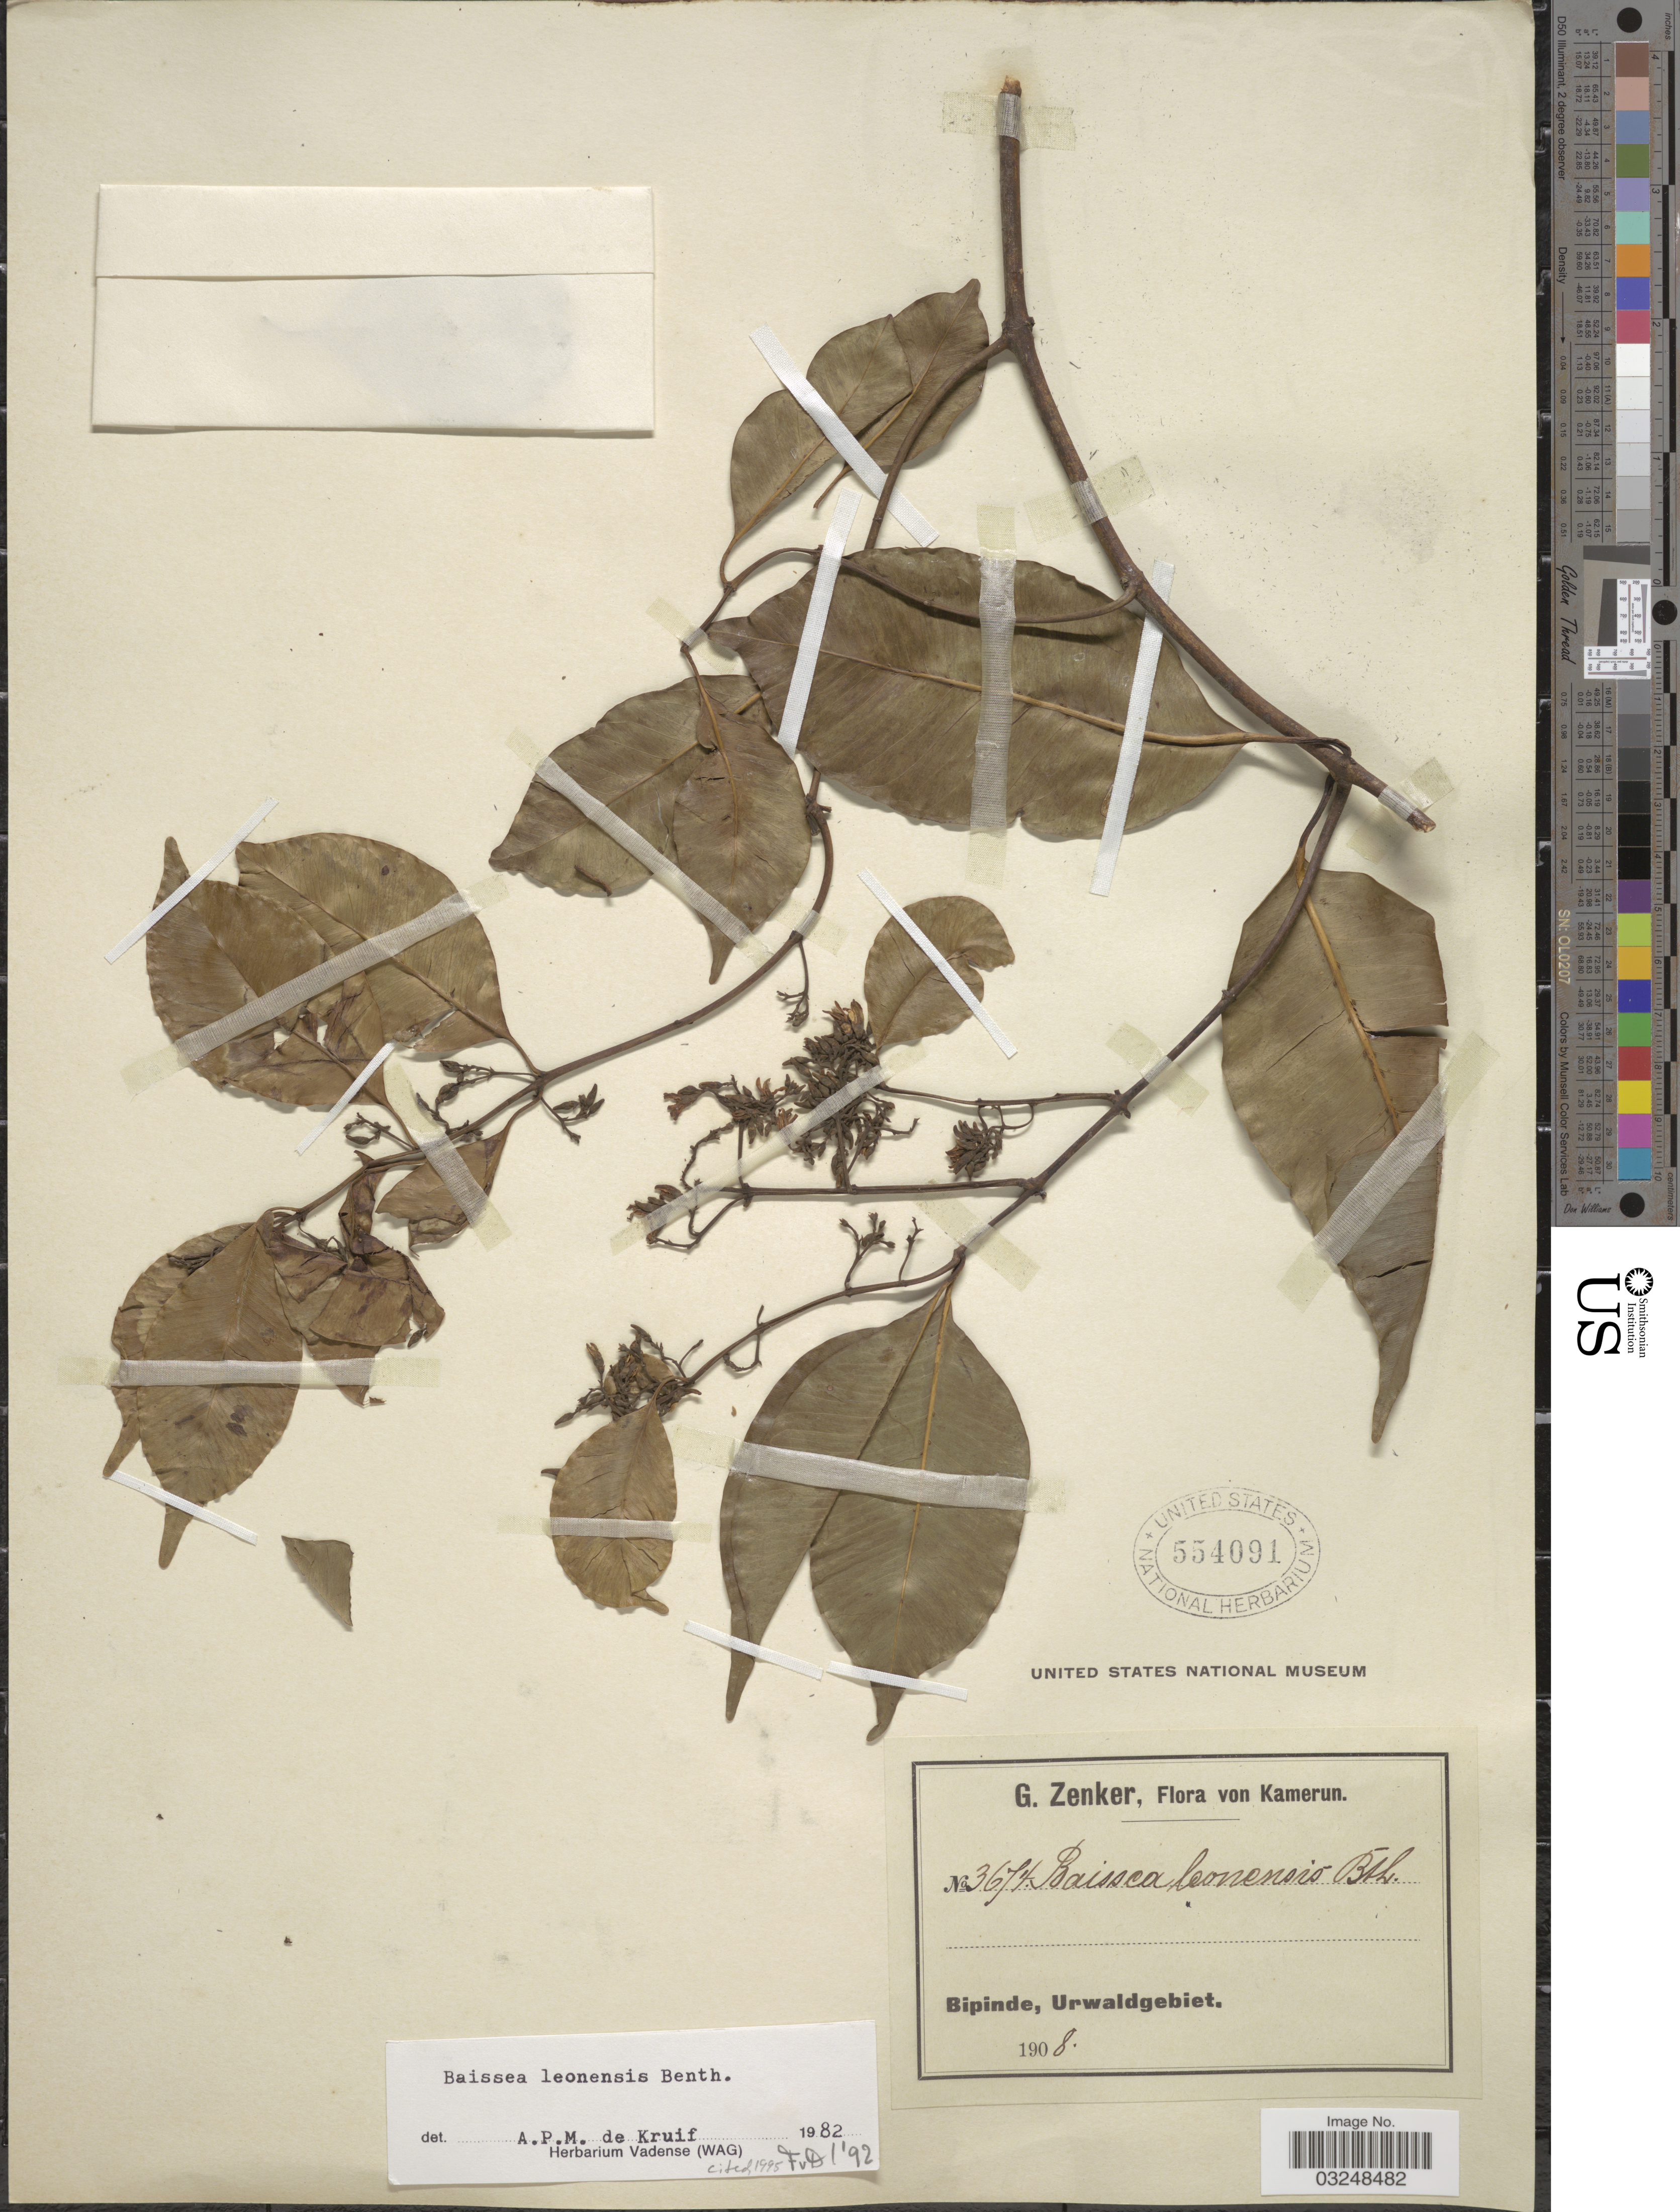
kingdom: Plantae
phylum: Tracheophyta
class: Magnoliopsida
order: Gentianales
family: Apocynaceae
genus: Baissea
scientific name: Baissea leonensis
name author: Benth.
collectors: G. A. Zenker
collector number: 3674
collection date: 1908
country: Cameroon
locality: Bipinde, Urwaldgebiet.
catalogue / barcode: US 554091